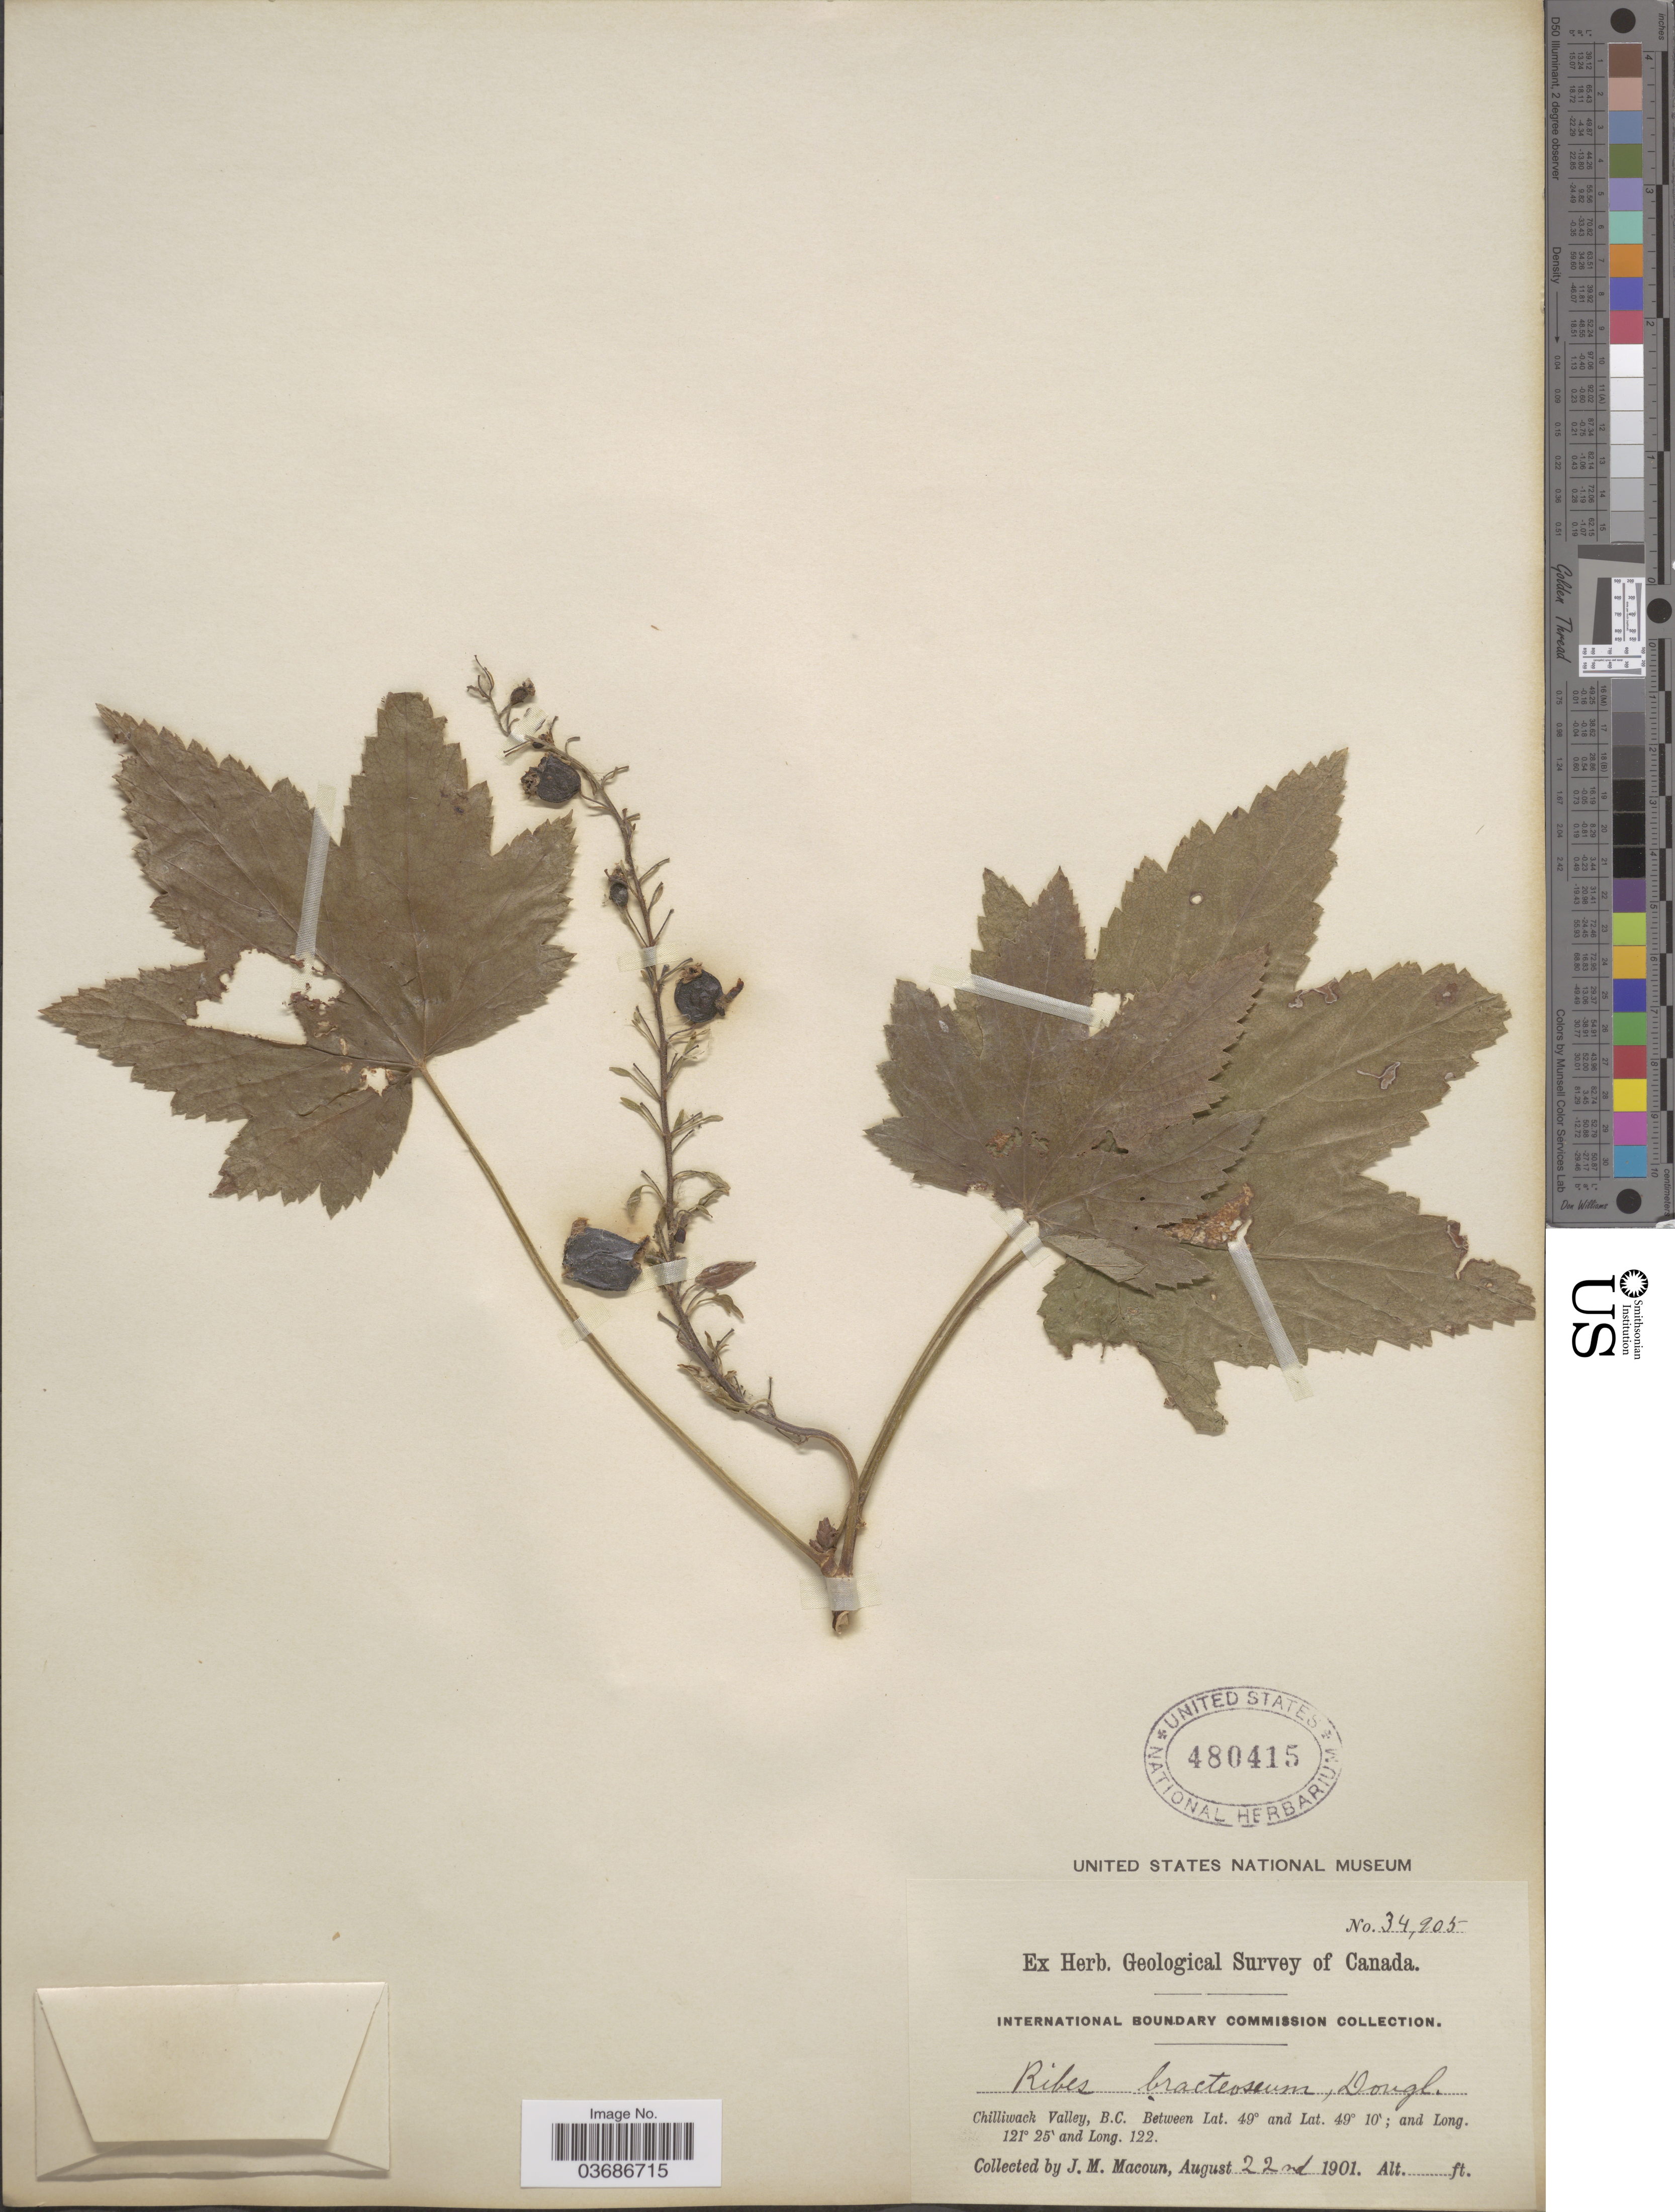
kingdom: Plantae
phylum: Tracheophyta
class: Magnoliopsida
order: Saxifragales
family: Grossulariaceae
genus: Ribes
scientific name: Ribes bracteosum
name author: Douglas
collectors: J. M. Macoun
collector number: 34905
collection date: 1901-08-22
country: Canada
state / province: British Columbia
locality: Geological Survey of Canada. Chilliwack Valley, B.C.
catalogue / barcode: US 480415